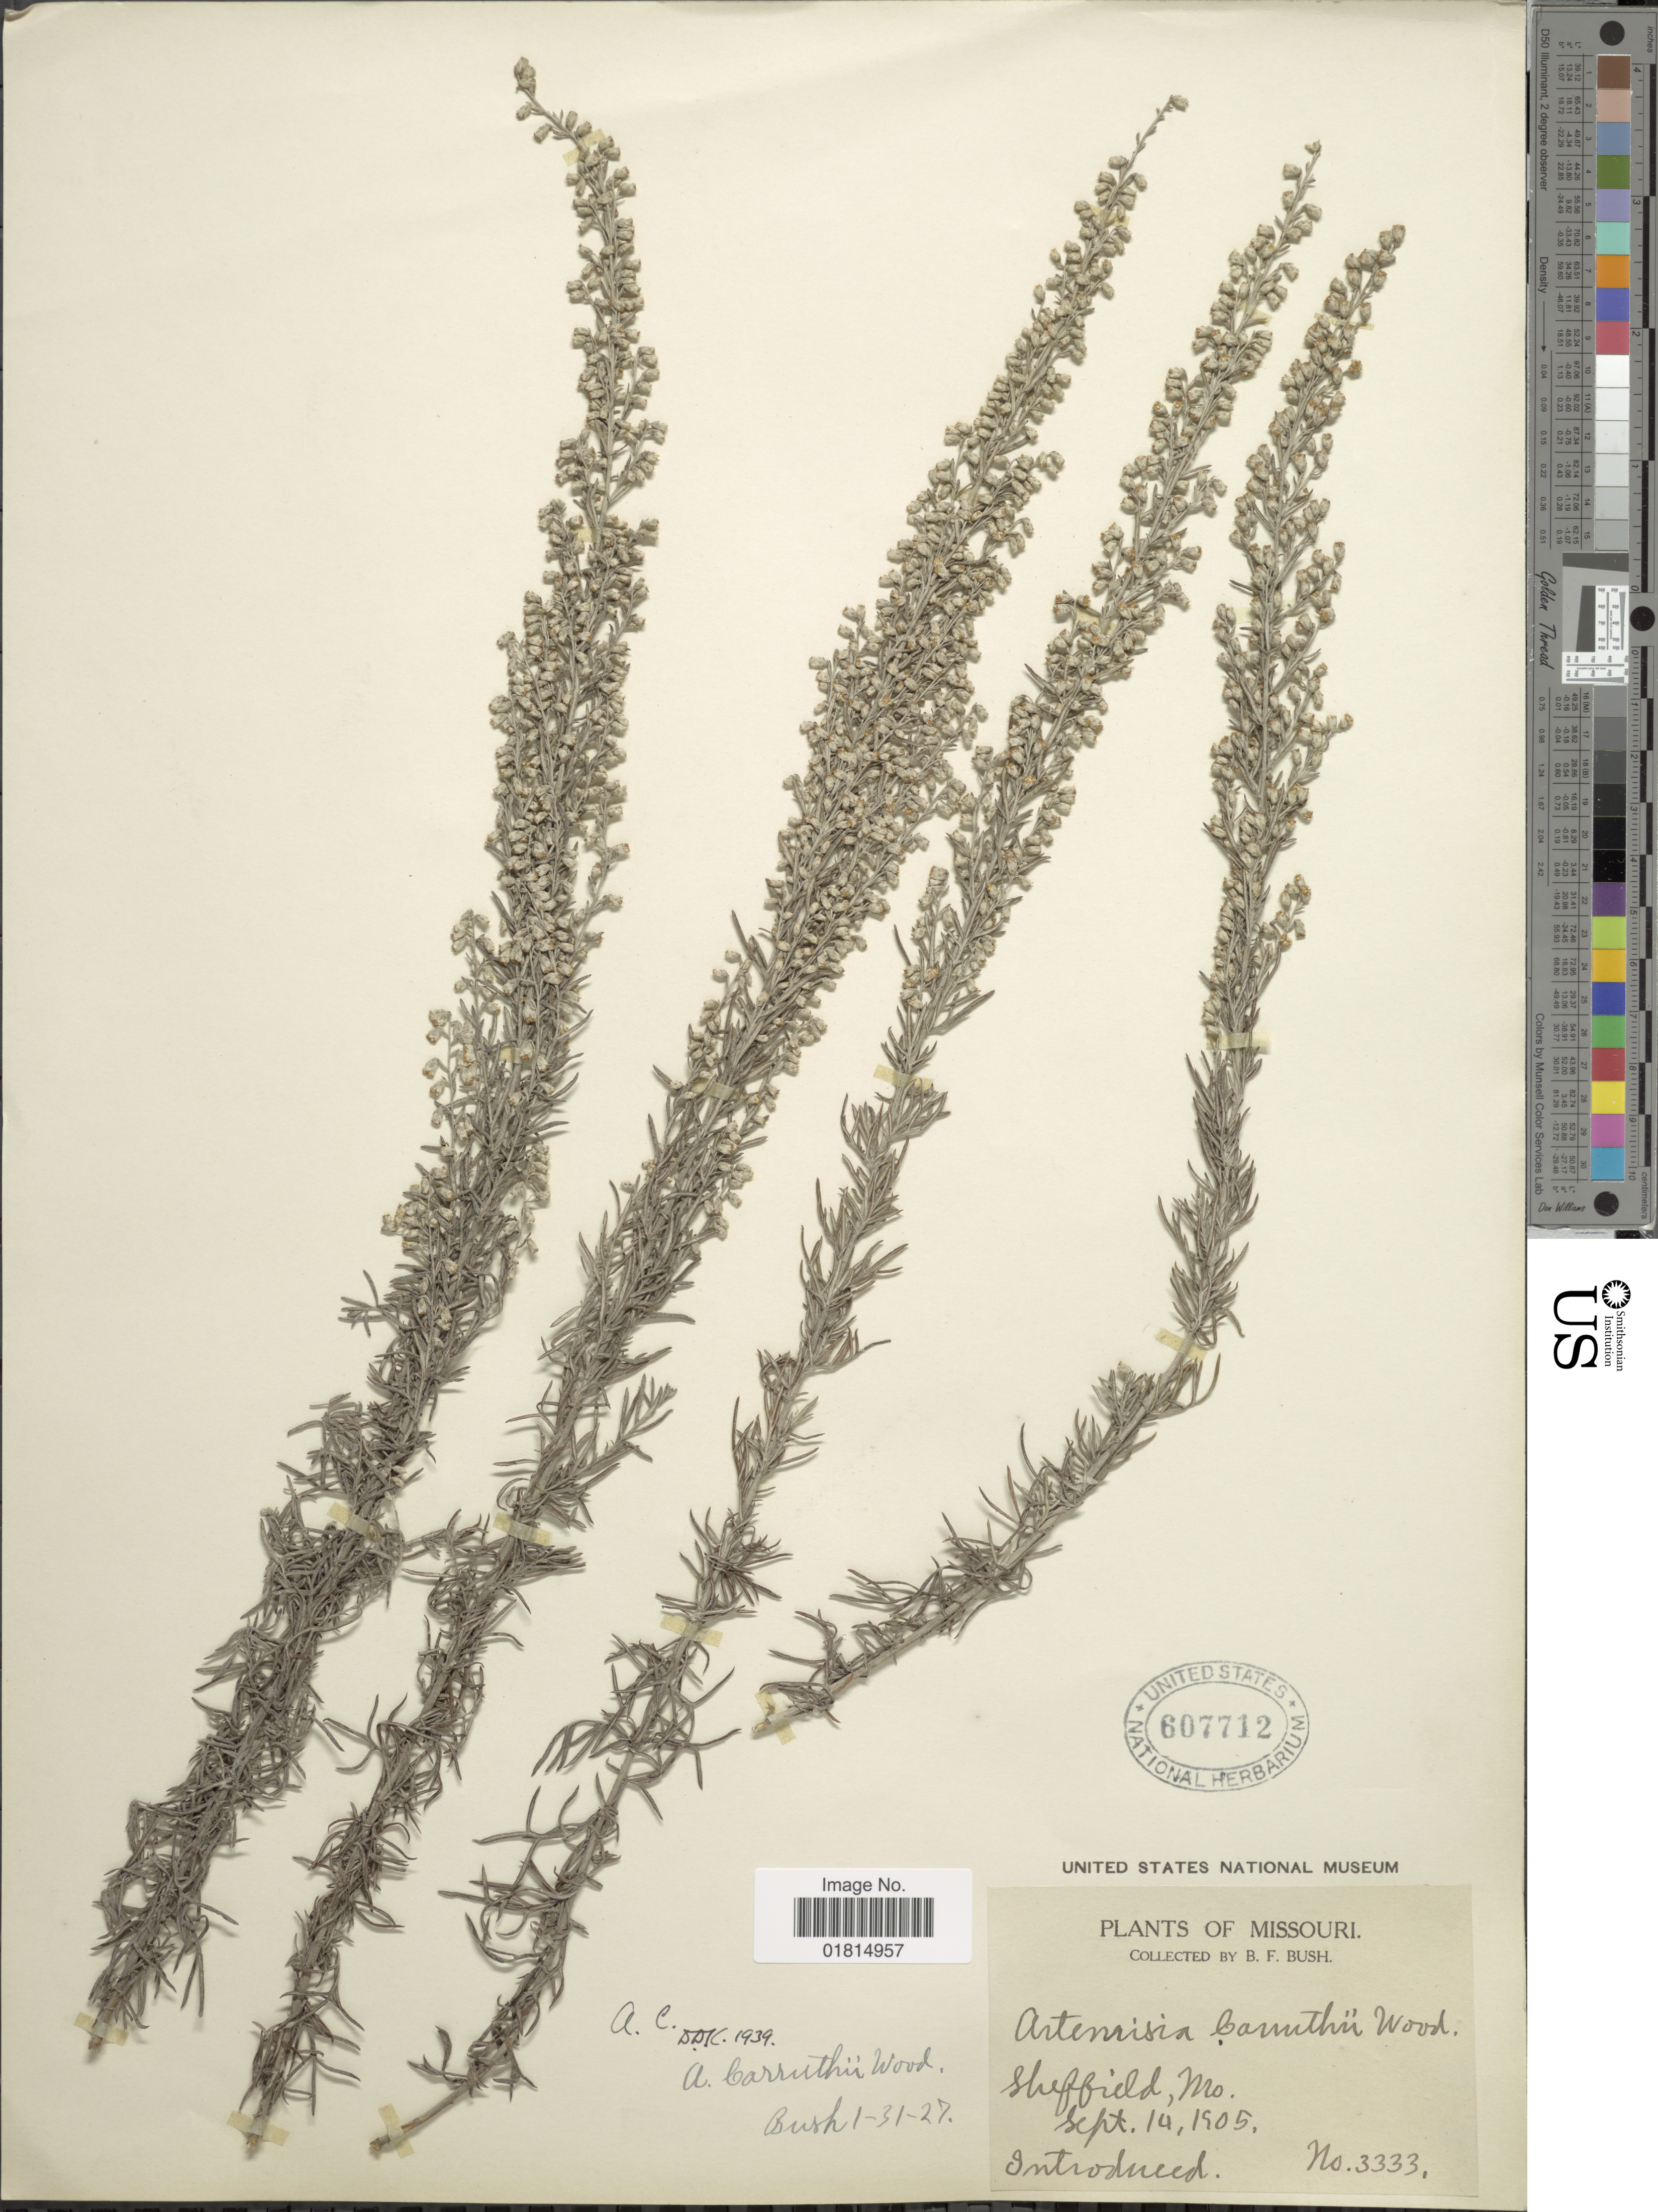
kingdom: Plantae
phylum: Tracheophyta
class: Magnoliopsida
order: Asterales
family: Asteraceae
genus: Artemisia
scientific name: Artemisia carruthii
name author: Alph. Wood ex Carruth.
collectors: B. F. Bush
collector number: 3333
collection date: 1905-09-14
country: United States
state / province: Missouri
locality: Sheffield, Mo.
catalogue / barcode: US 607712